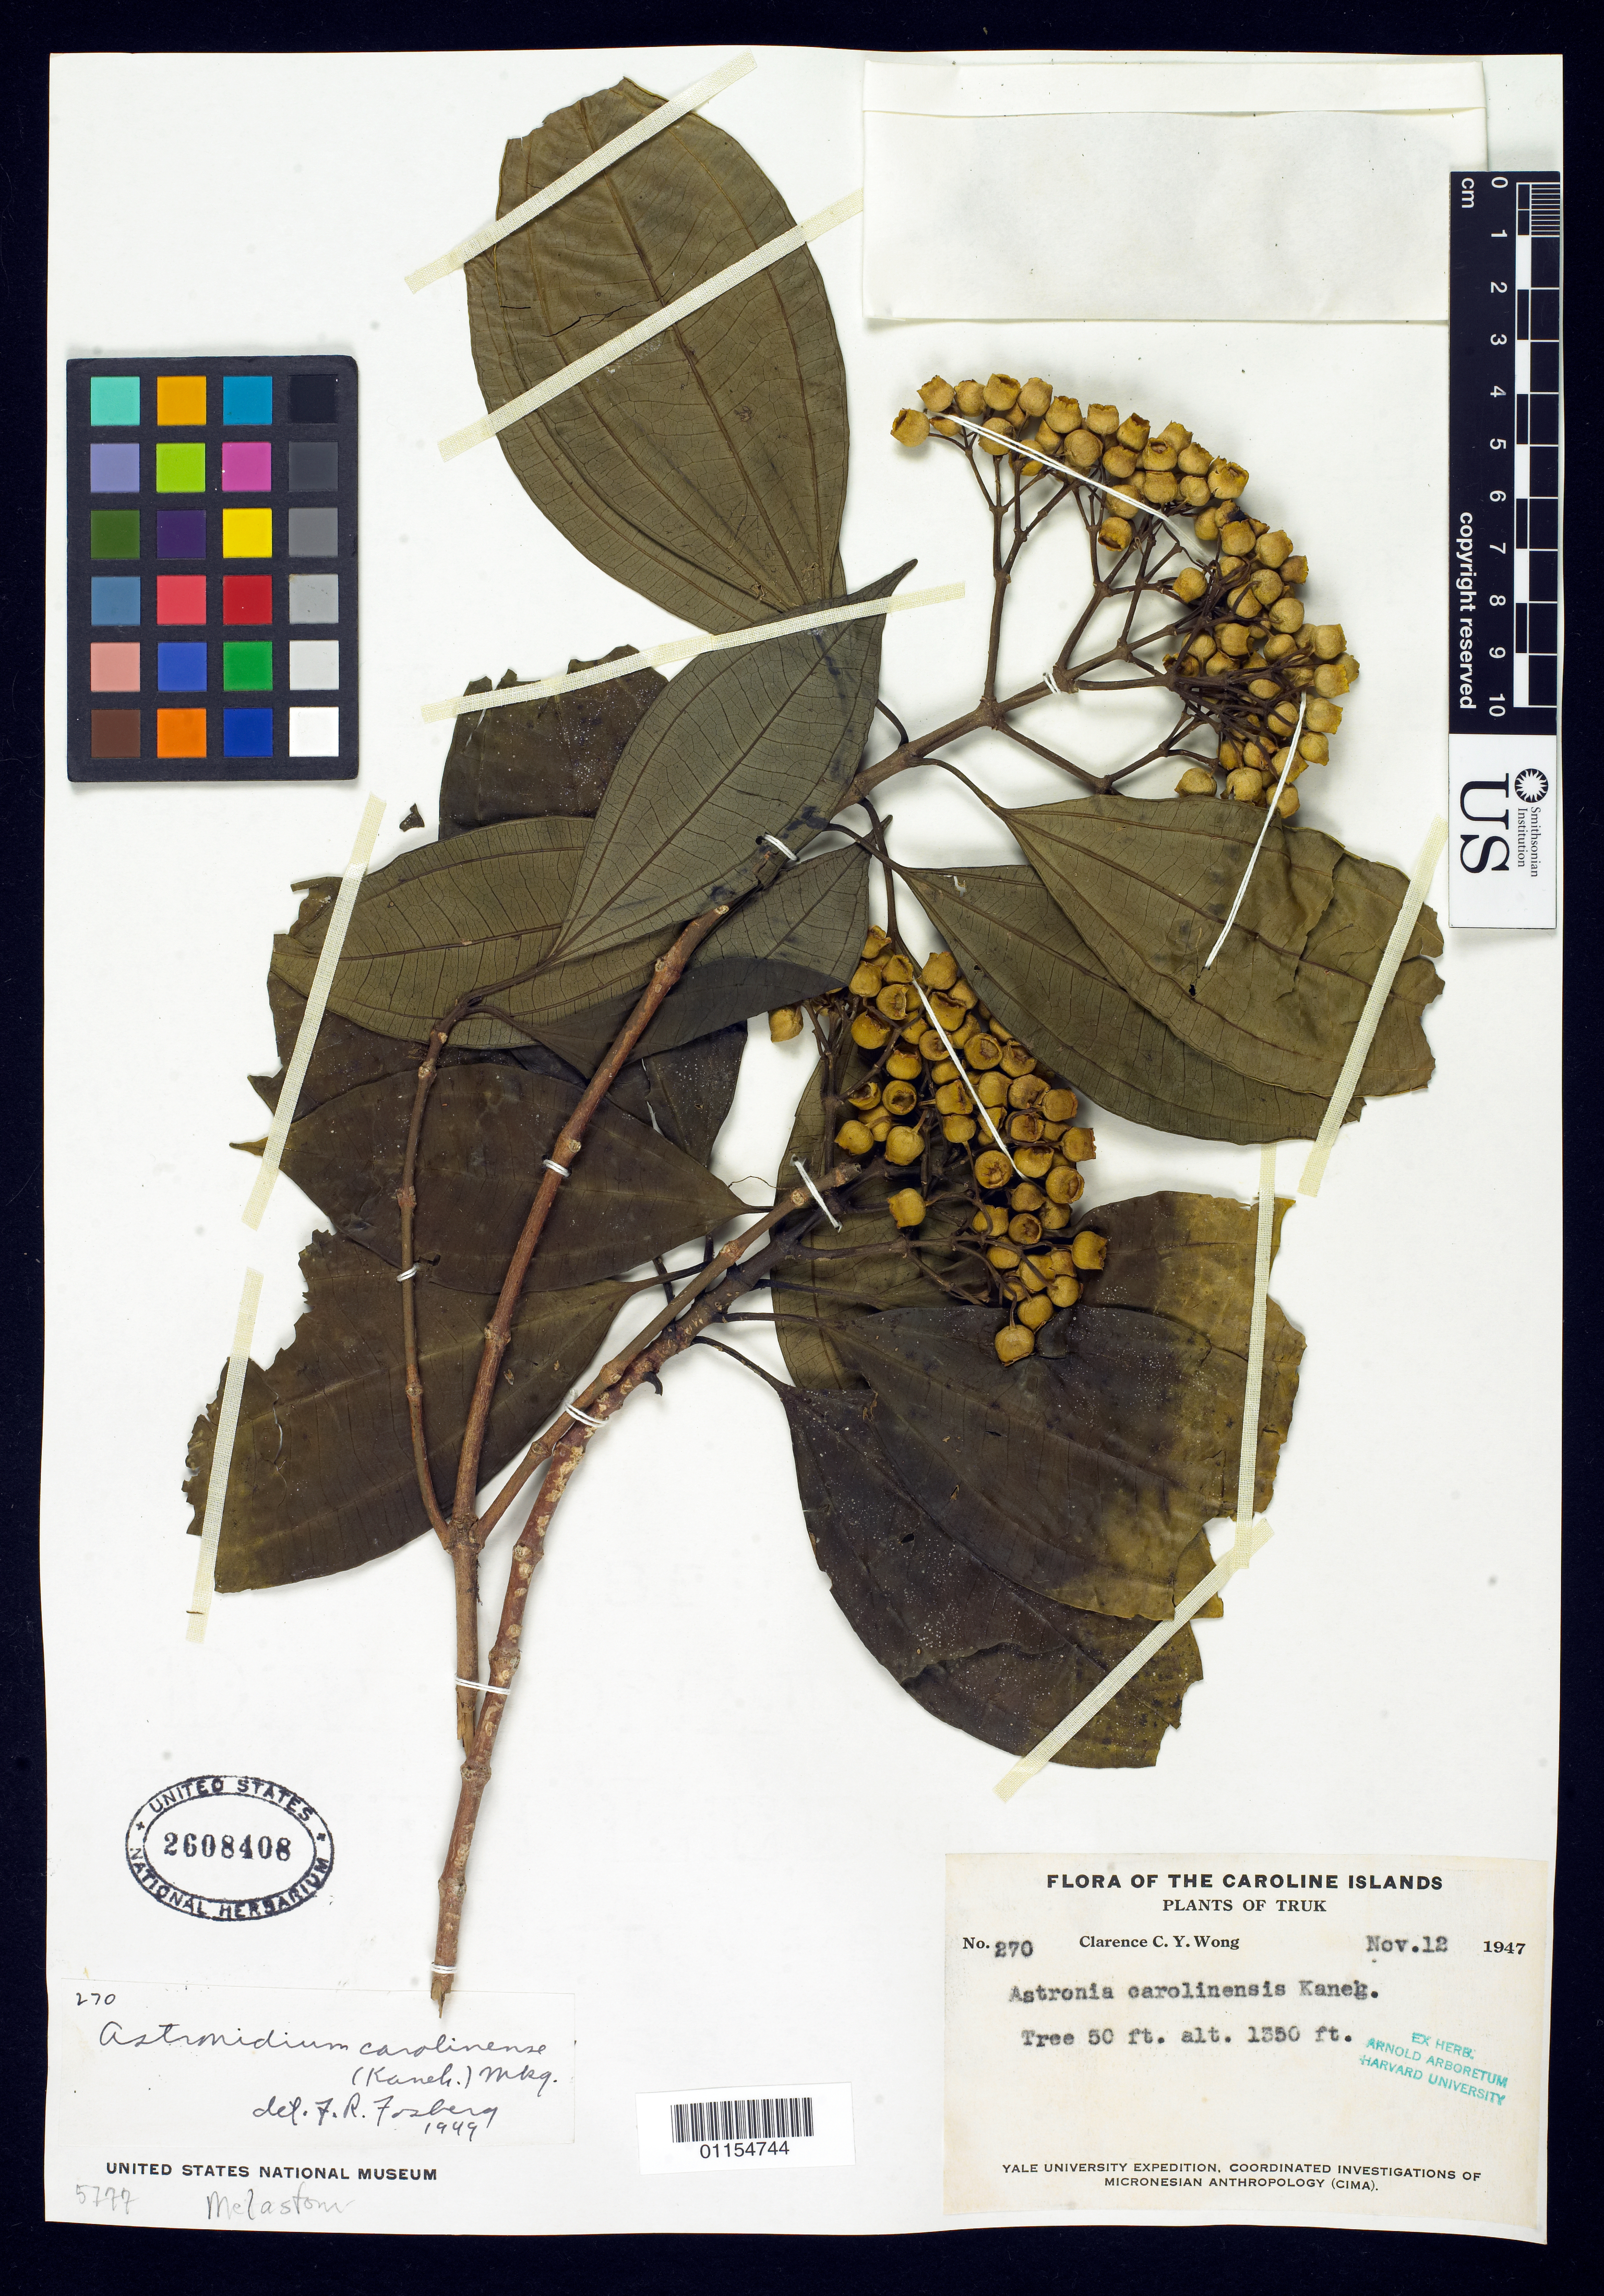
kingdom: Plantae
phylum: Tracheophyta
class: Magnoliopsida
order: Myrtales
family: Melastomataceae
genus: Astronidium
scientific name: Astronidium carolinense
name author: (Kaneh.) Markgr.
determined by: Fosberg, F. R.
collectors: C. Y. C. Wong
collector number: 270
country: Micronesia, Federated States of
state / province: Truk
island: Truk (Chuuk) Is.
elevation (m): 411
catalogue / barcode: US 2608408